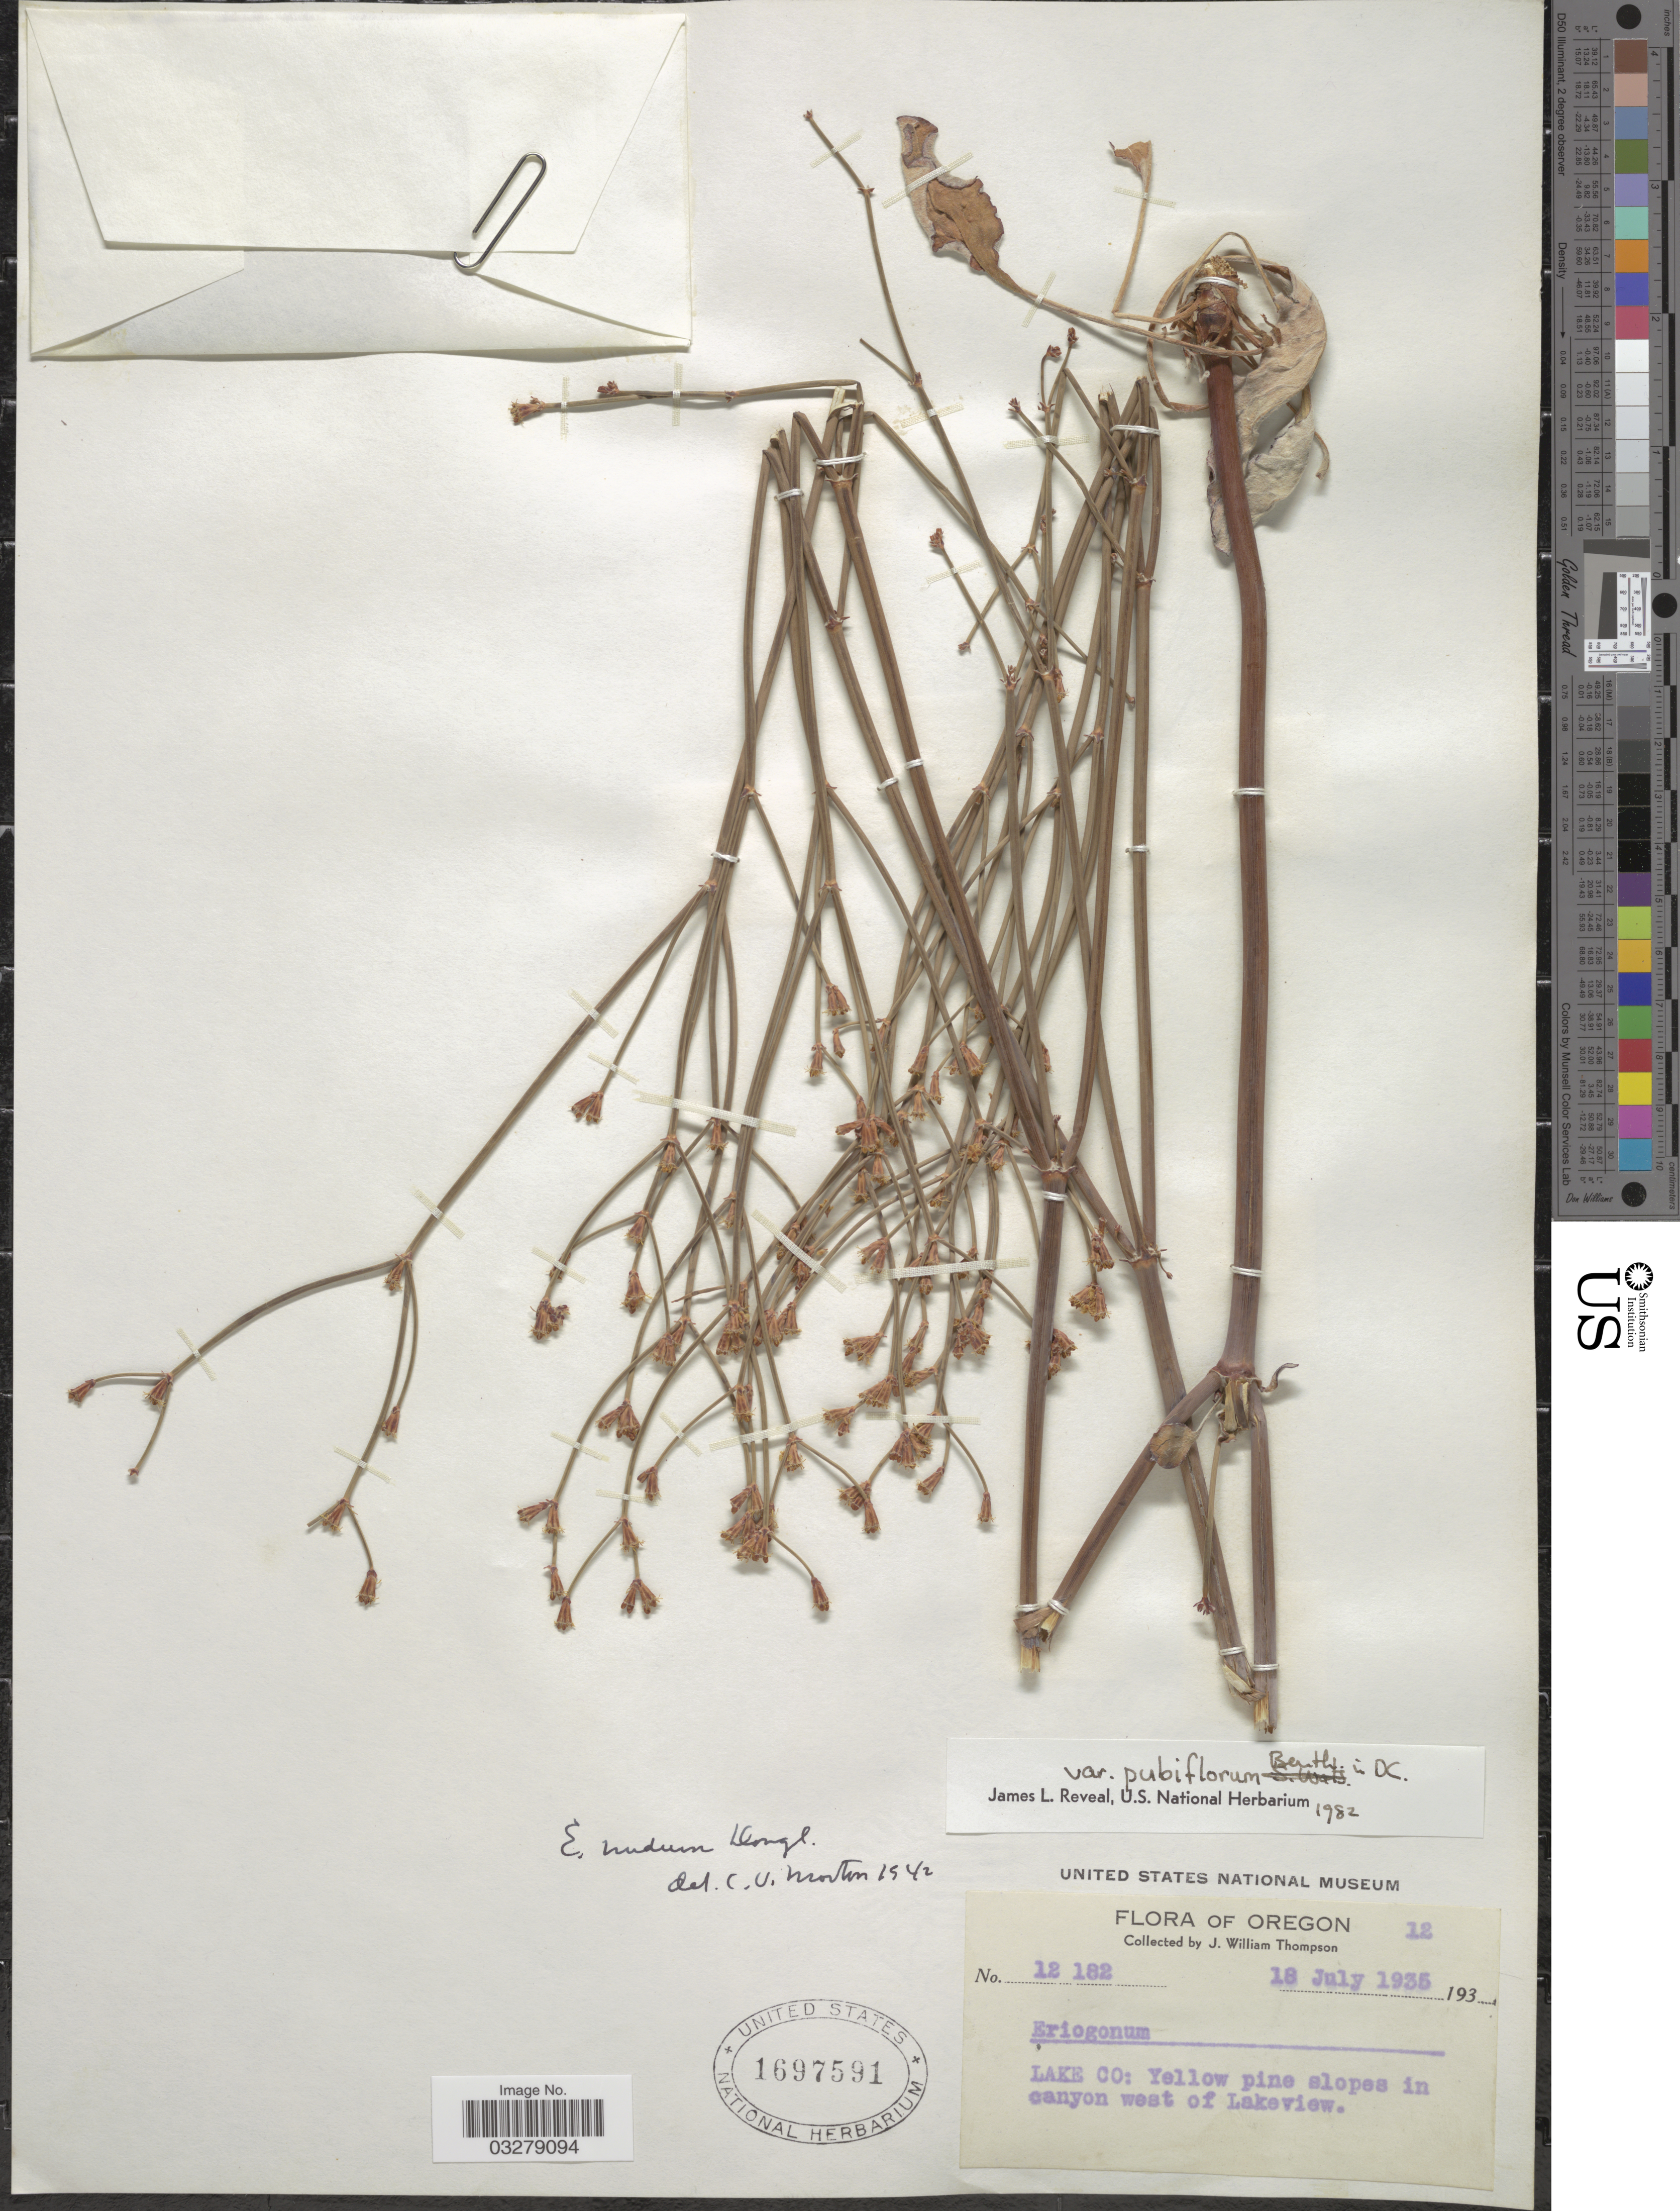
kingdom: Plantae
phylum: Tracheophyta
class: Magnoliopsida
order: Caryophyllales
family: Polygonaceae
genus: Eriogonum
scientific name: Eriogonum nudum var. pubiflorum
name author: Benth. in DC.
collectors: J. W. Thompson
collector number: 12182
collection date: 1935-07-18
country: United States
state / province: Oregon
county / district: Lake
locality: Lake Co: Yellow pine slopes in canyon west of Lakeview.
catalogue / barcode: US 1697591